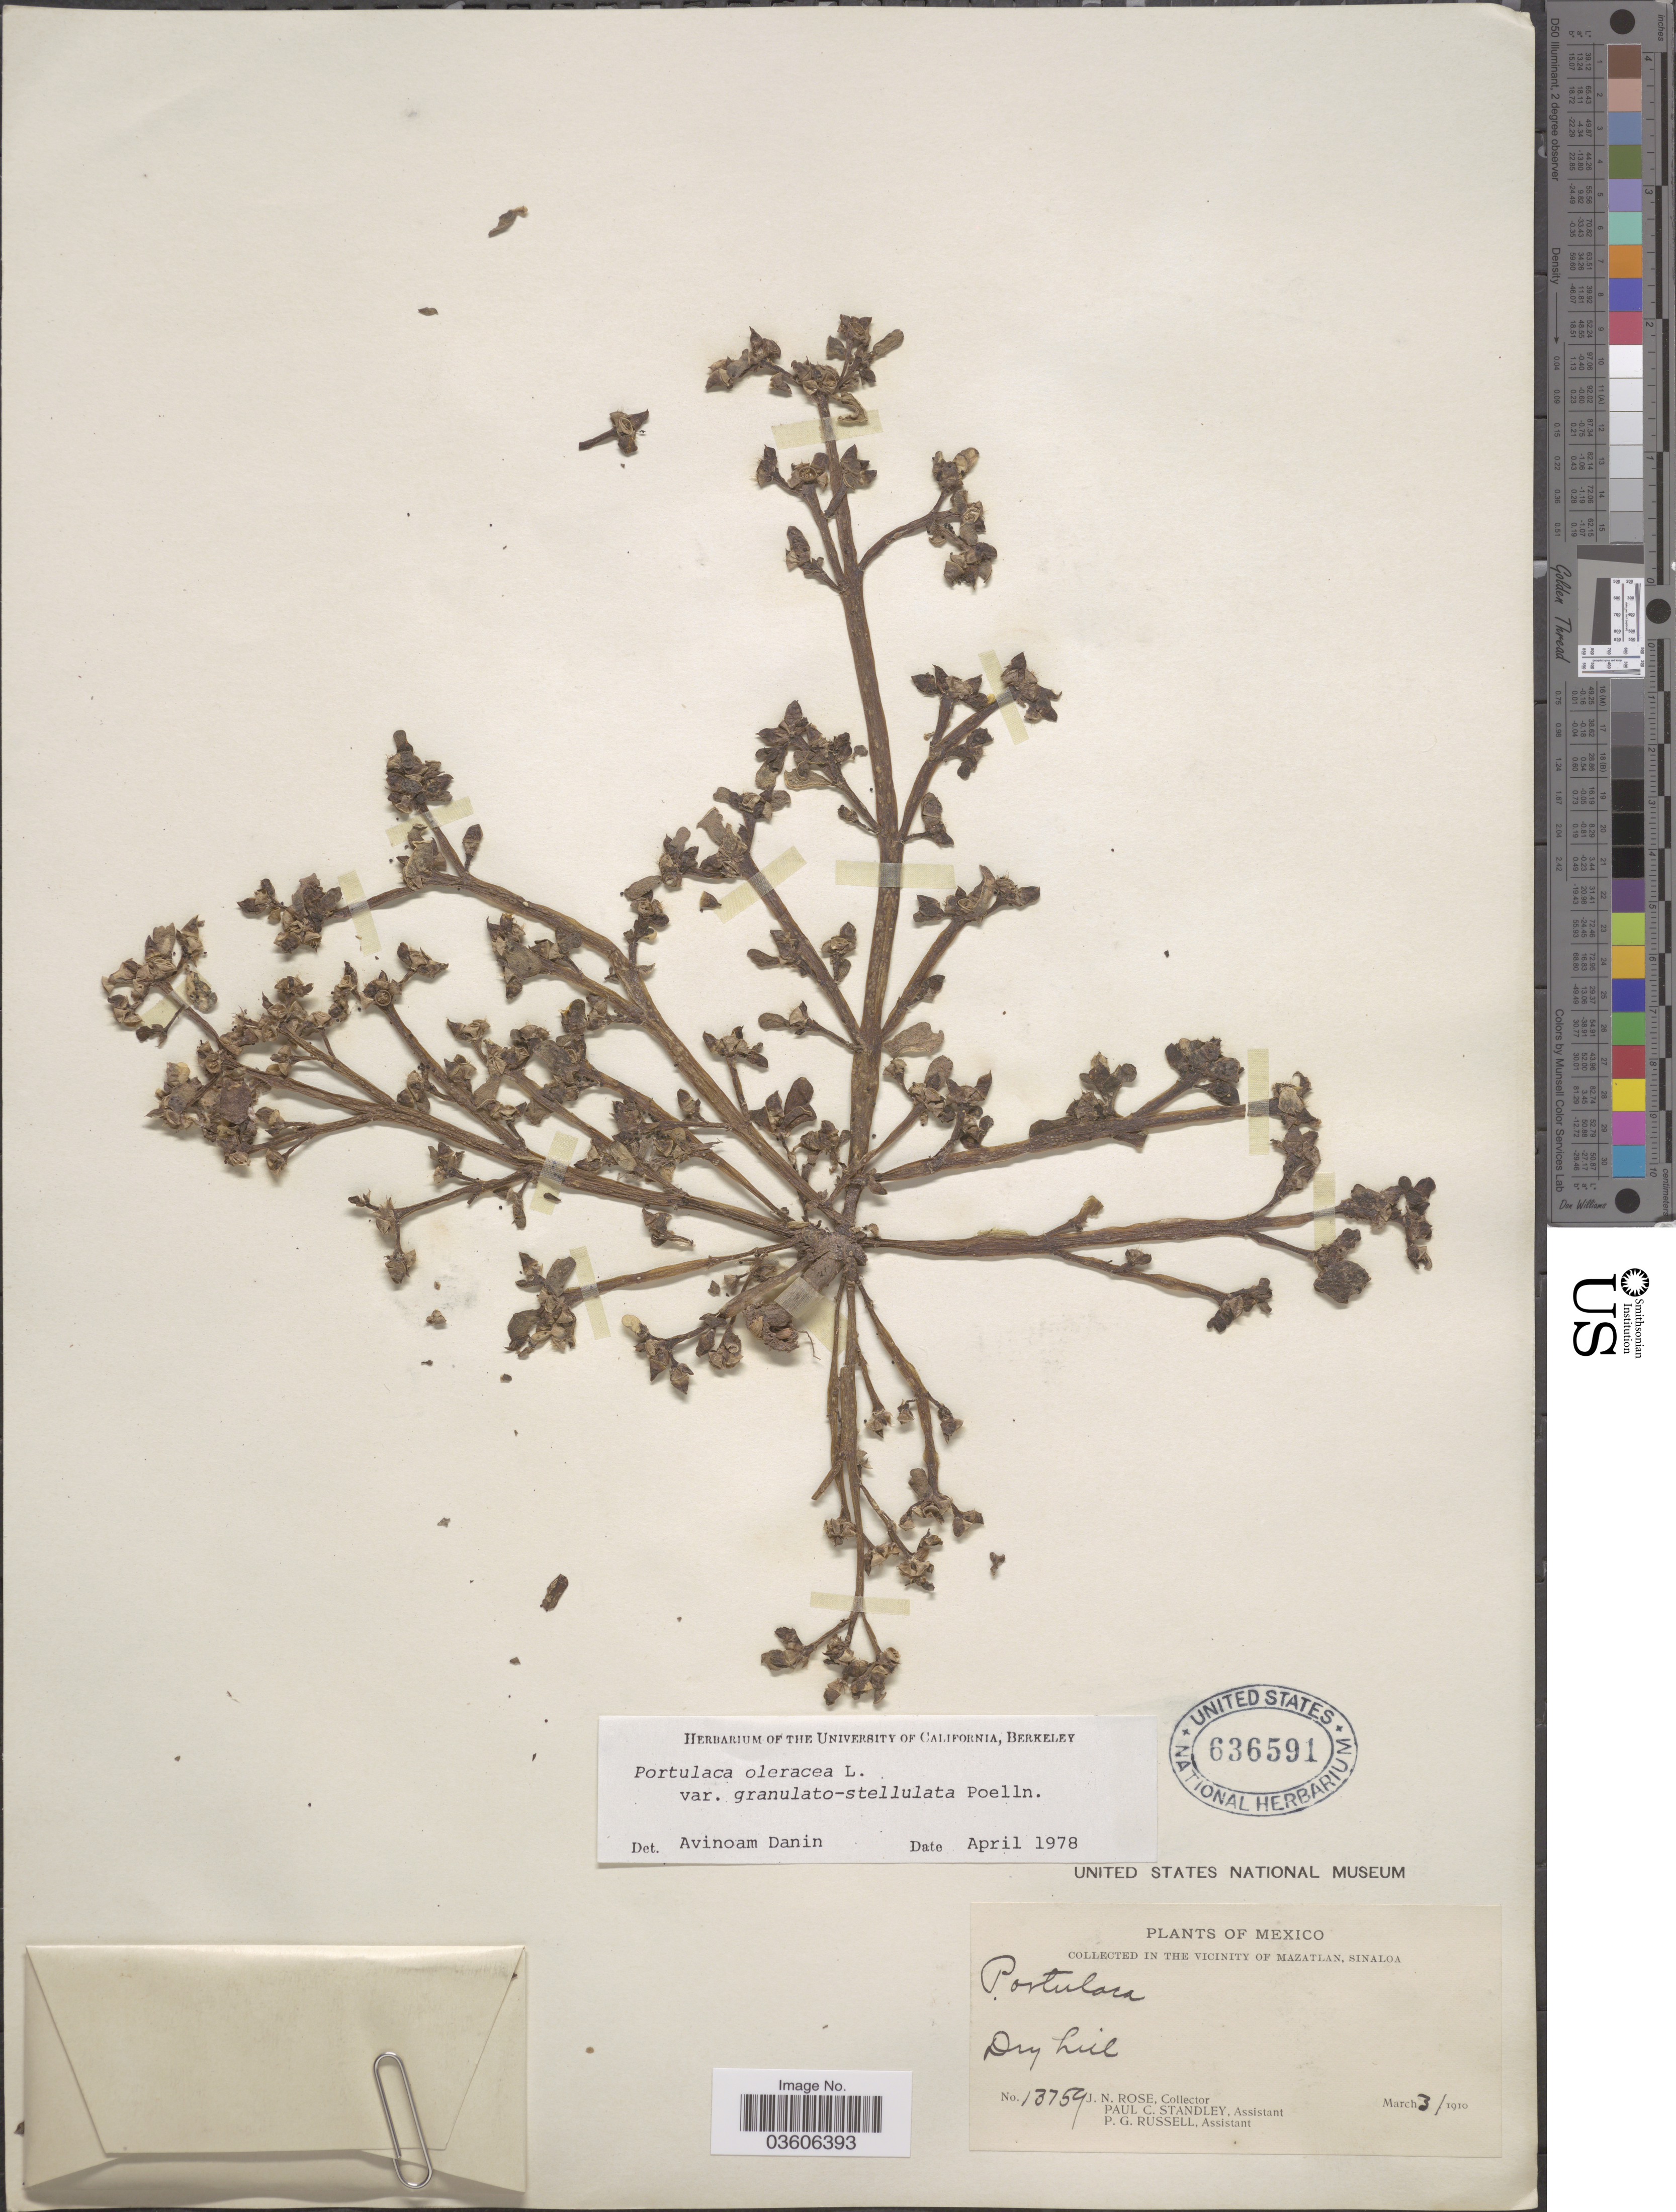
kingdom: Plantae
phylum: Tracheophyta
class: Magnoliopsida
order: Caryophyllales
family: Portulacaceae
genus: Portulaca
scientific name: Portulaca oleracea var. granulatostellulata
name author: Poelln.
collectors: J. N. Rose, P. C. Standley & P. G. Russell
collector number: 13759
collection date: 1910-03-31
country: Mexico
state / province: Sinaloa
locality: Vicinity of Mazatlan.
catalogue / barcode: US 636591